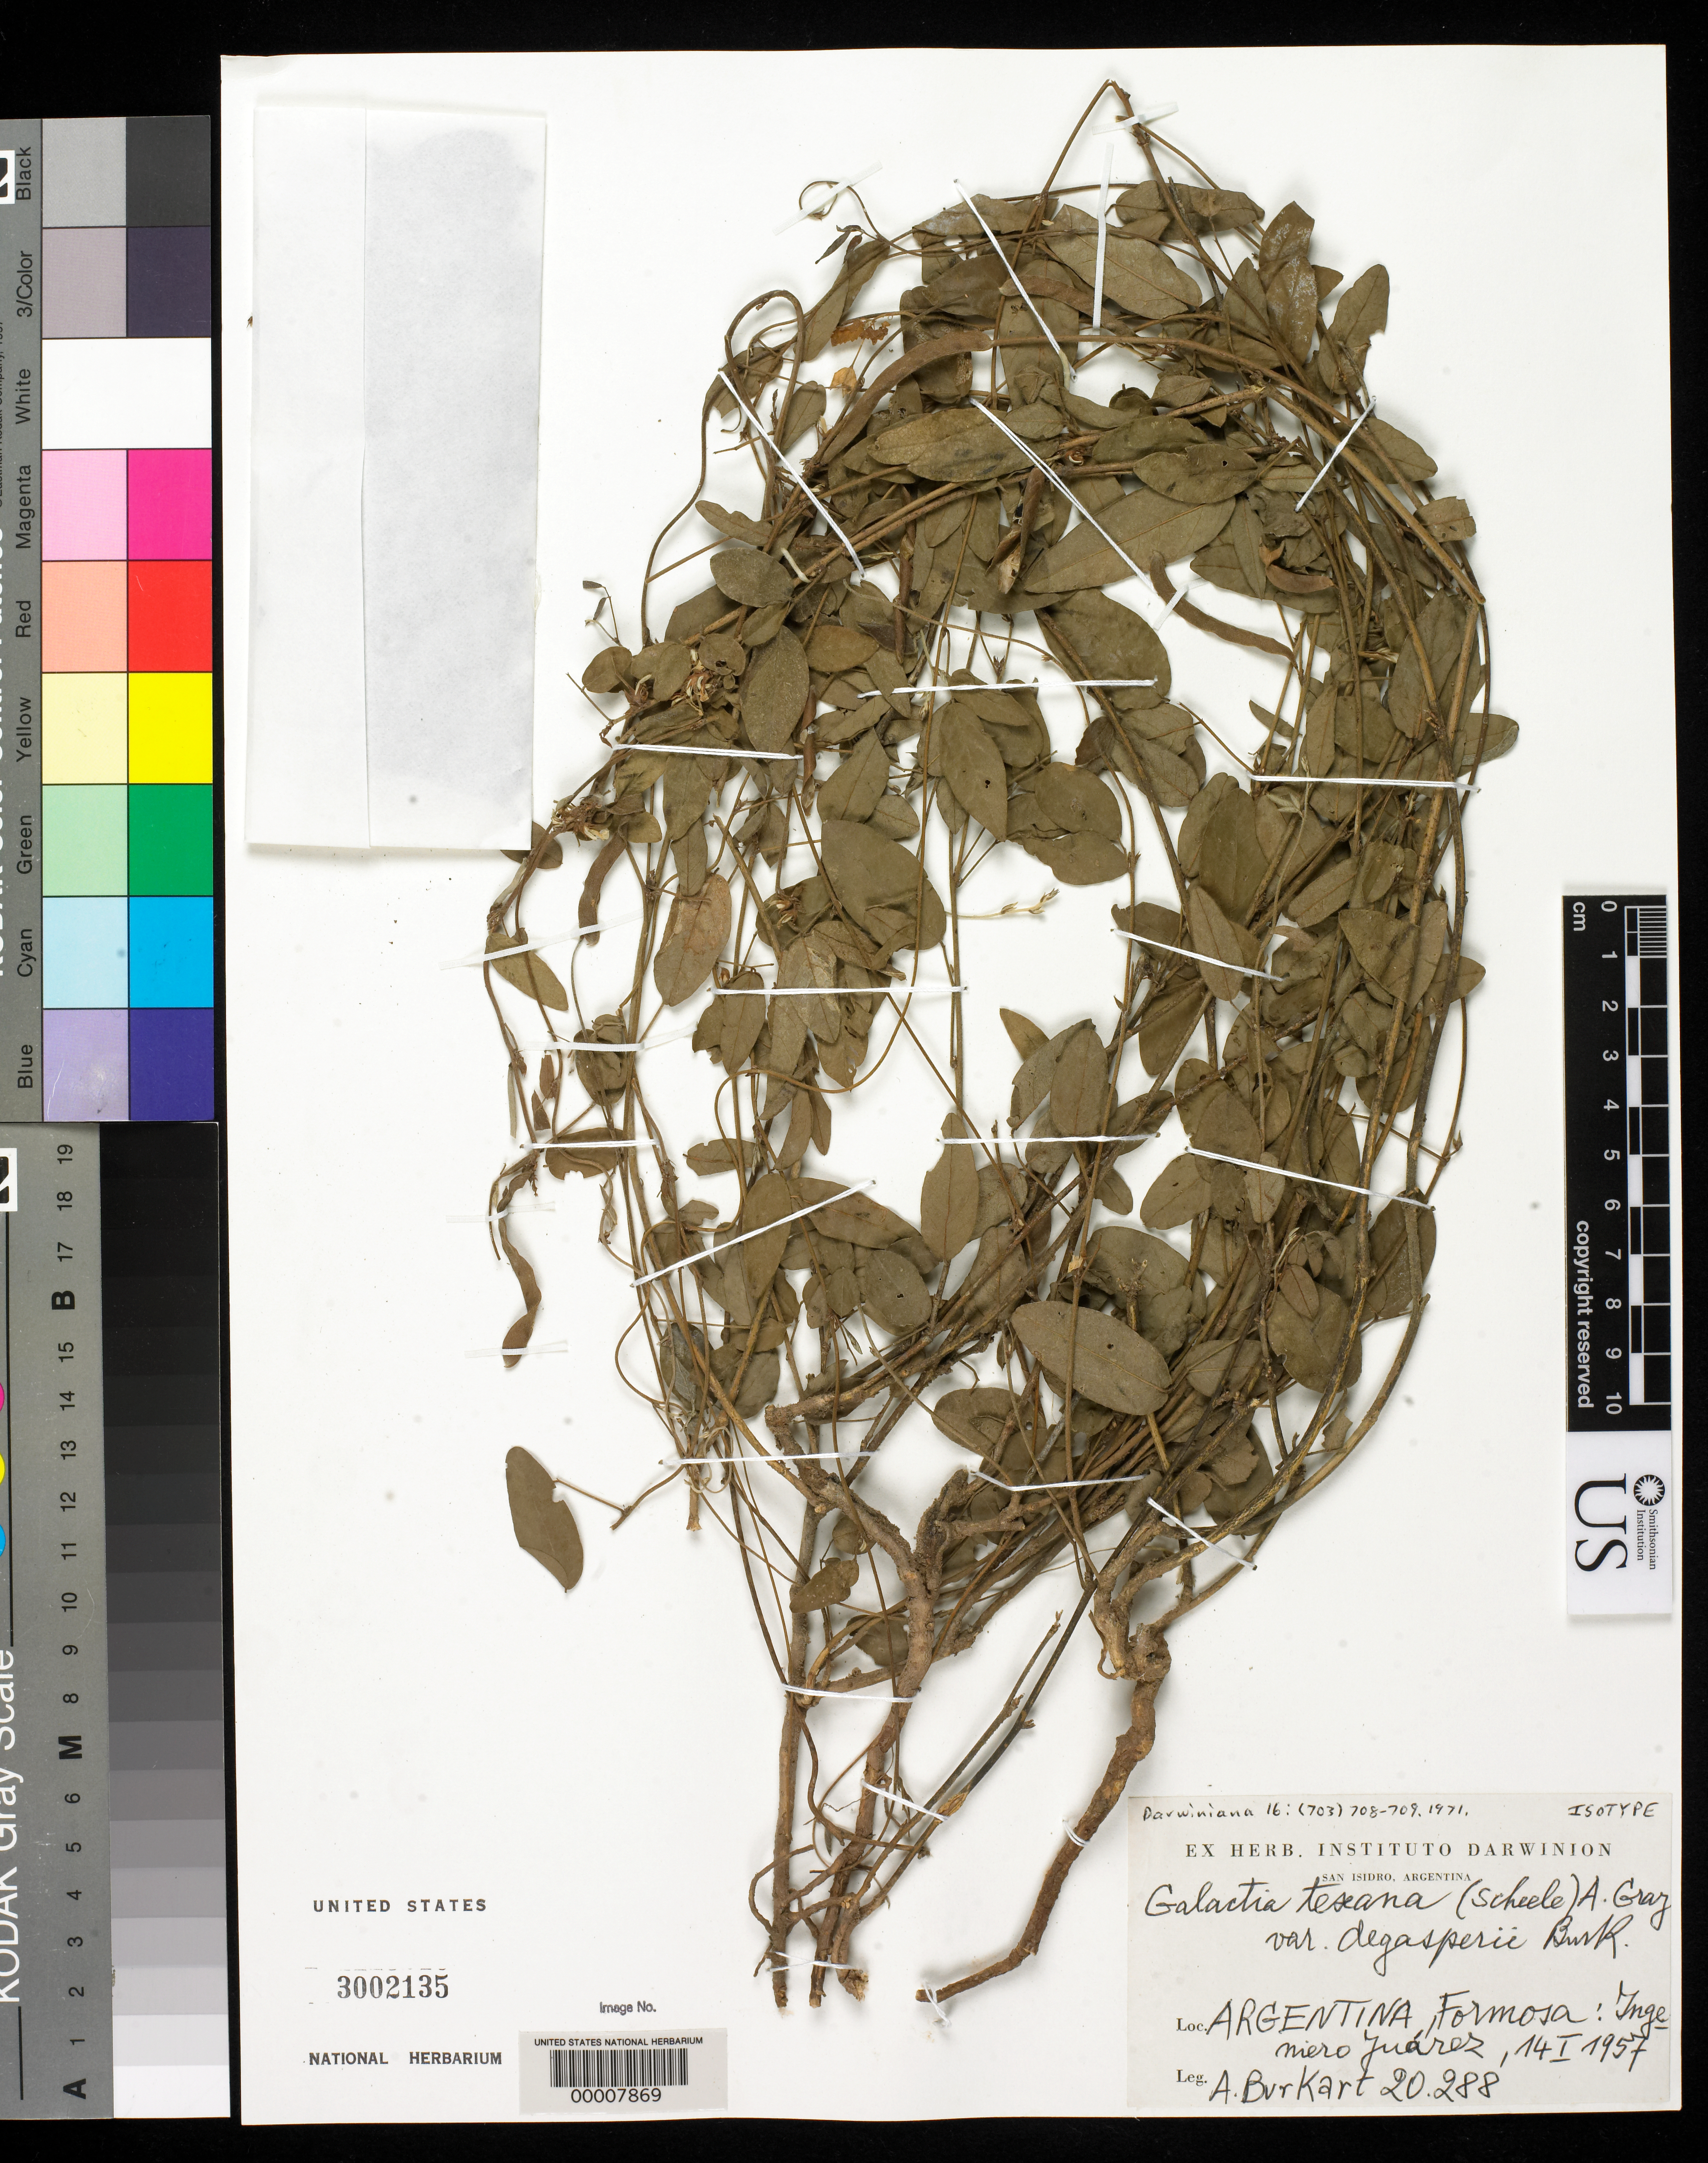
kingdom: Plantae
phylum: Tracheophyta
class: Magnoliopsida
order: Fabales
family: Fabaceae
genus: Galactia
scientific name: Galactia texana var. degasperii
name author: Burkart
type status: Isotype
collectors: A. E. Burkart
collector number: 20288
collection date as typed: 14 Jan 1957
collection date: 1957-01-14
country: Argentina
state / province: Formosa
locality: Ingeniero Juarez.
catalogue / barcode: US 3002135